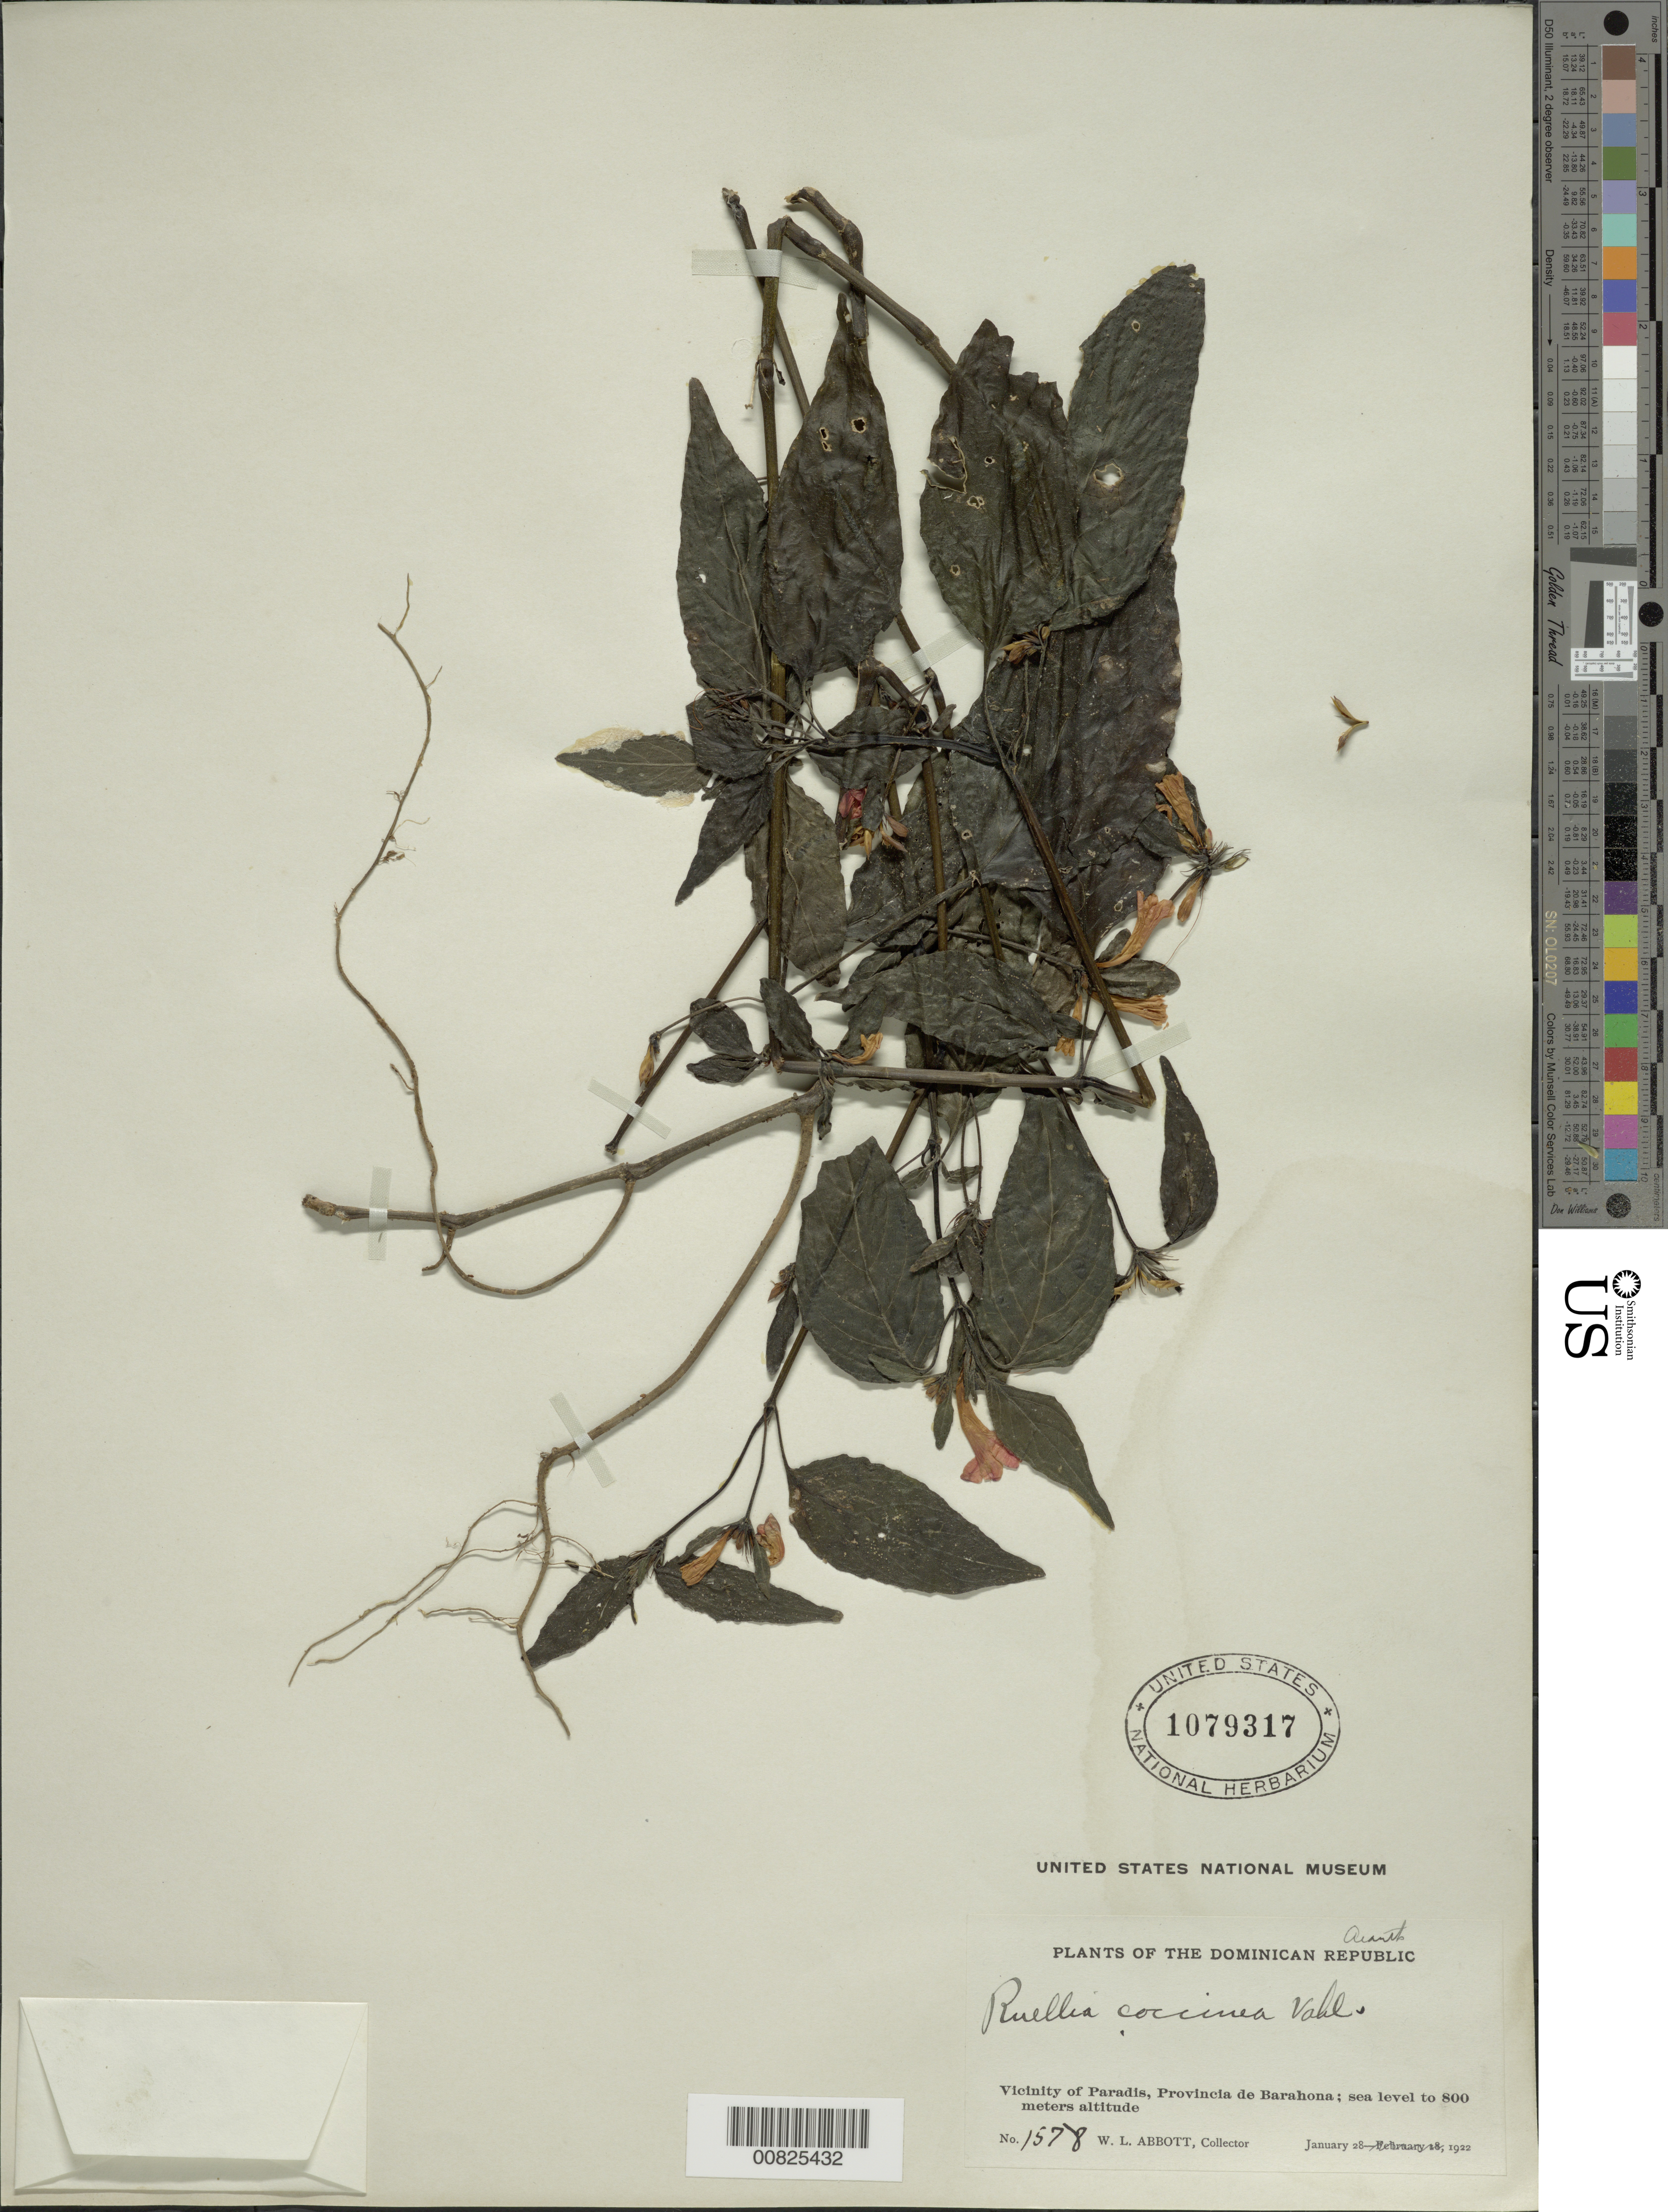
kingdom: Plantae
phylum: Tracheophyta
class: Magnoliopsida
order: Lamiales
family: Acanthaceae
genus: Ruellia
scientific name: Ruellia coccinea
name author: (L.) Vahl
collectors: W. L. Abbott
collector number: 1578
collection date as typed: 28 Jan 1922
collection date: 1922-01-28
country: Dominican Republic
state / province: Barahona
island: Hispaniola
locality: Vicinity of Paradis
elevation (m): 0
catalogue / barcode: US 1079317